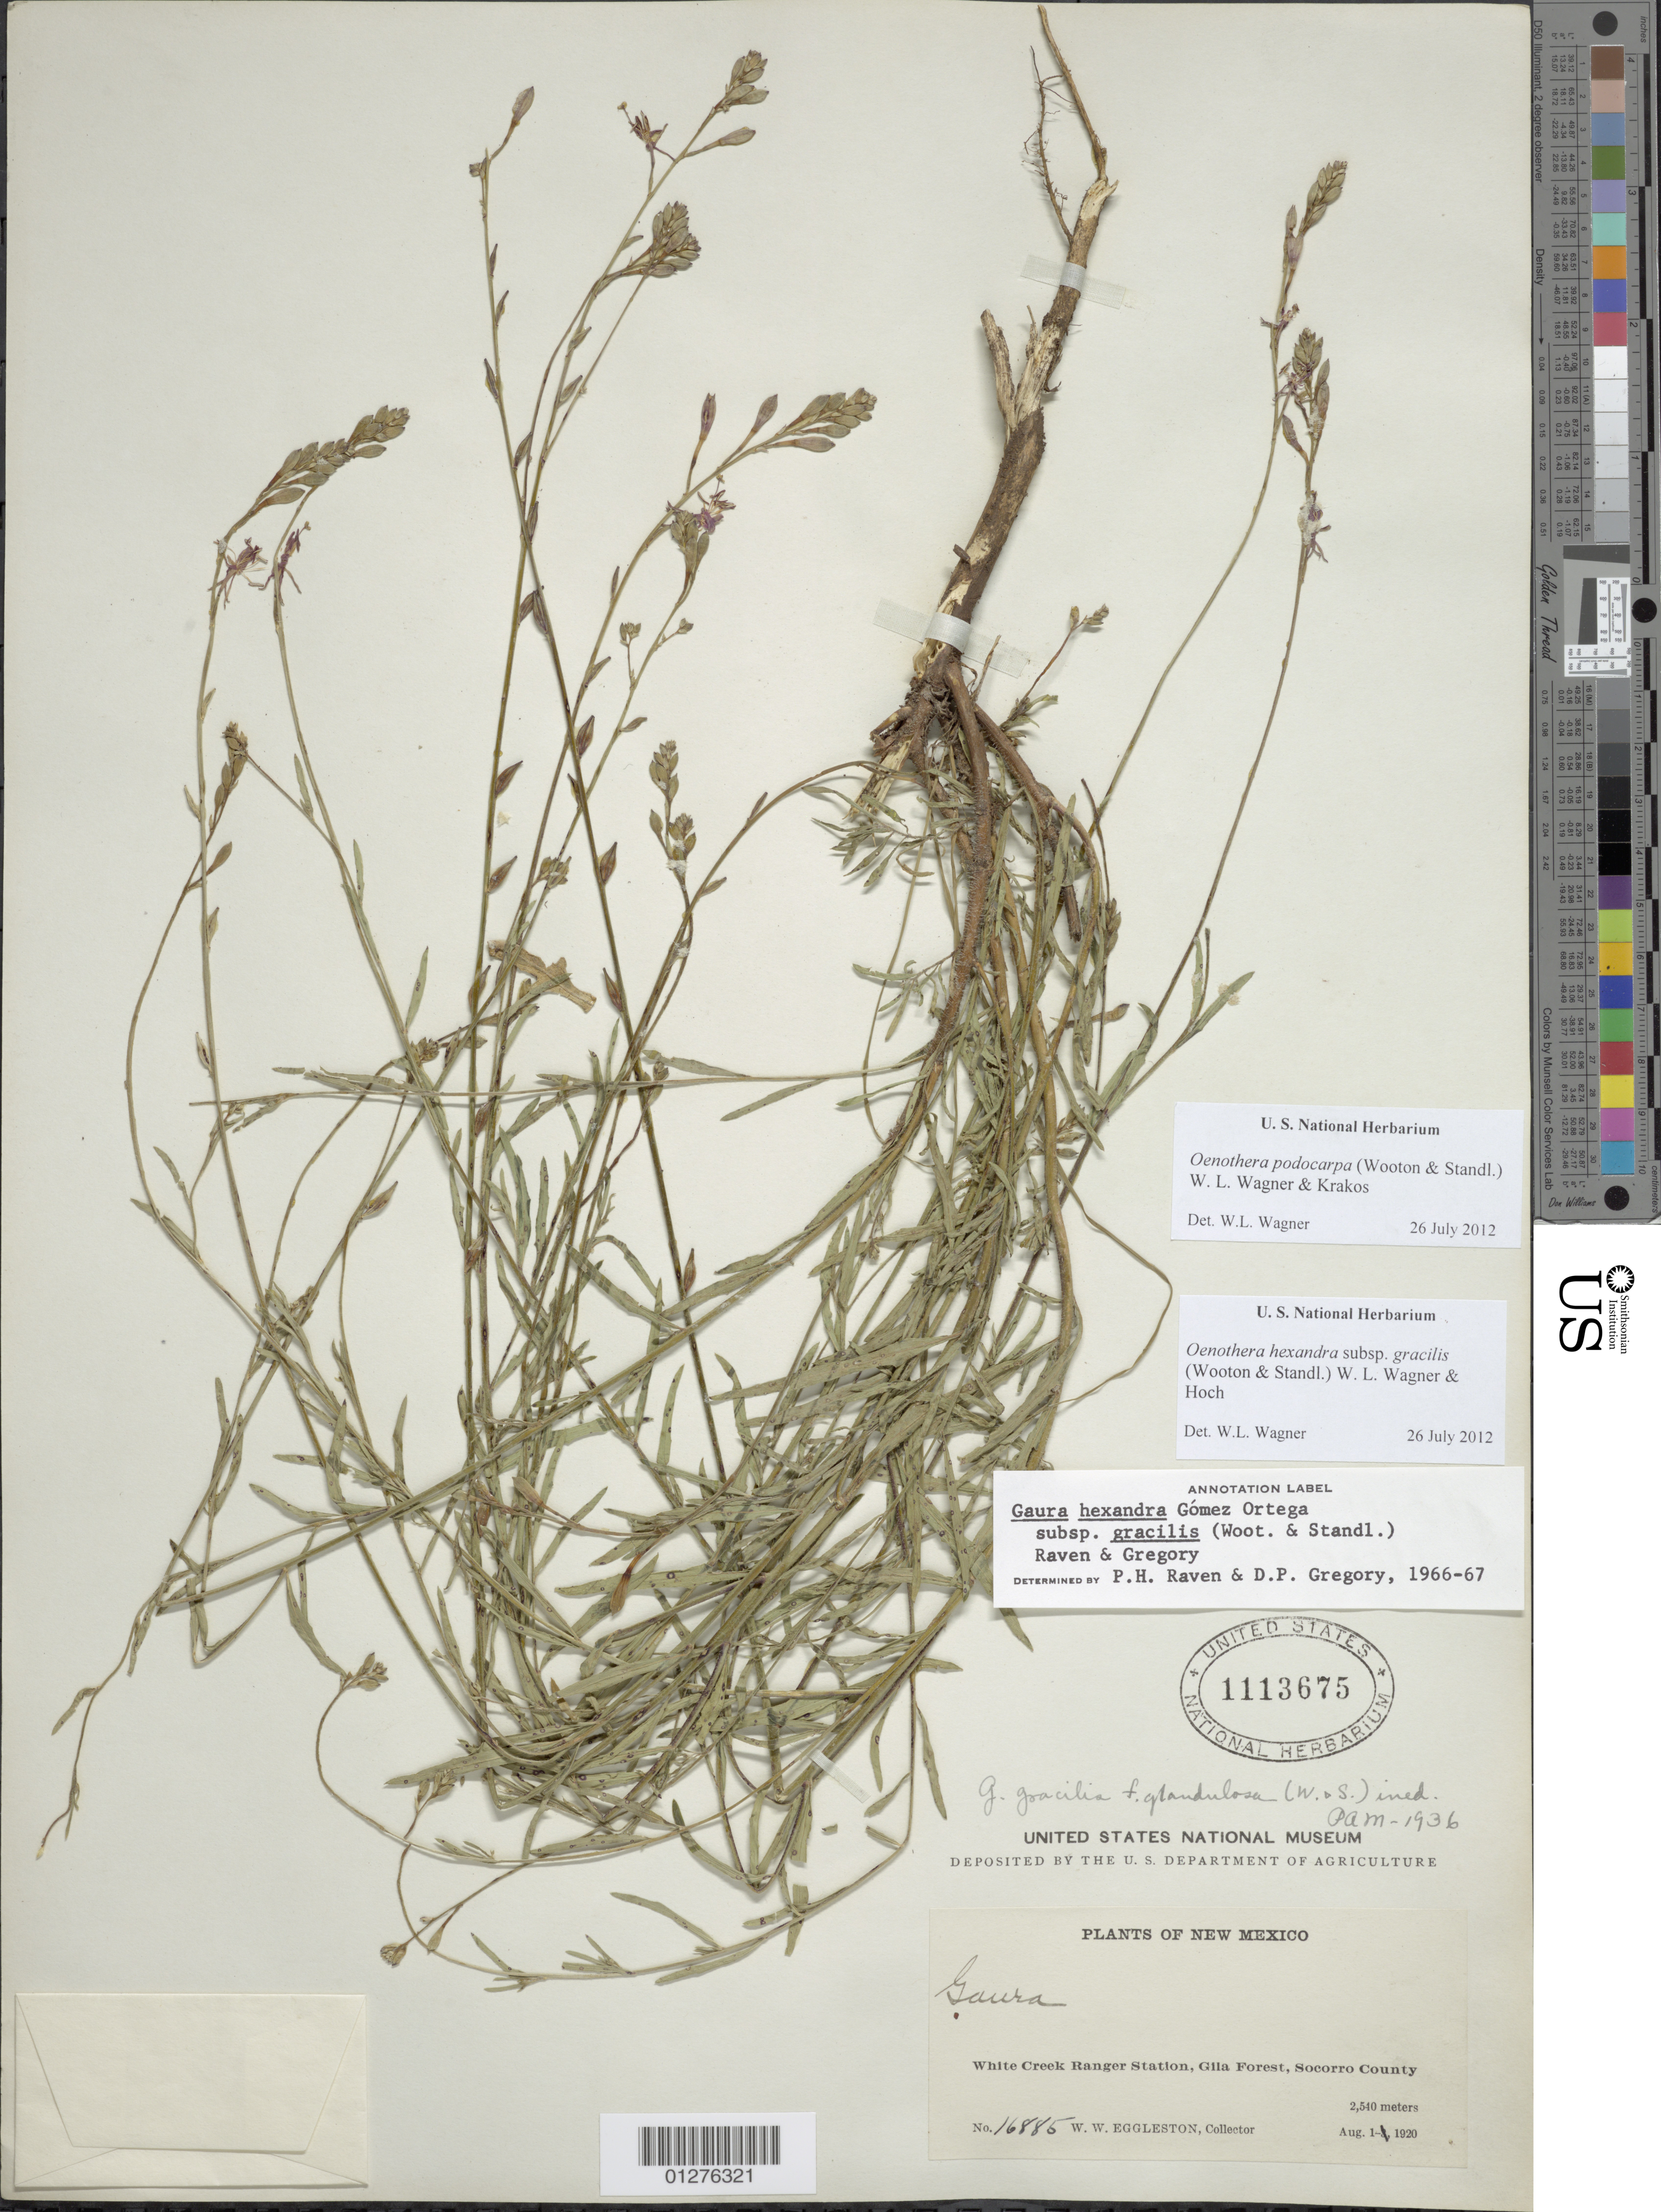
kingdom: Plantae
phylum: Tracheophyta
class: Magnoliopsida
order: Myrtales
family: Onagraceae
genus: Oenothera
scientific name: Oenothera podocarpa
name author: (Wooton & Standl.) Krakos & W.L. Wagner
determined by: Wagner, W. L., (BOT), Smithsonian Institution - National Museum of Natural History (UNITED STATES)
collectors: W. W. Eggleston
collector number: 16885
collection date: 1920-08-01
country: United States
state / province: New Mexico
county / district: Socorro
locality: White Creek Ranger Station, Gila Forest.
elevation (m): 2540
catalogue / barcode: US 1113675